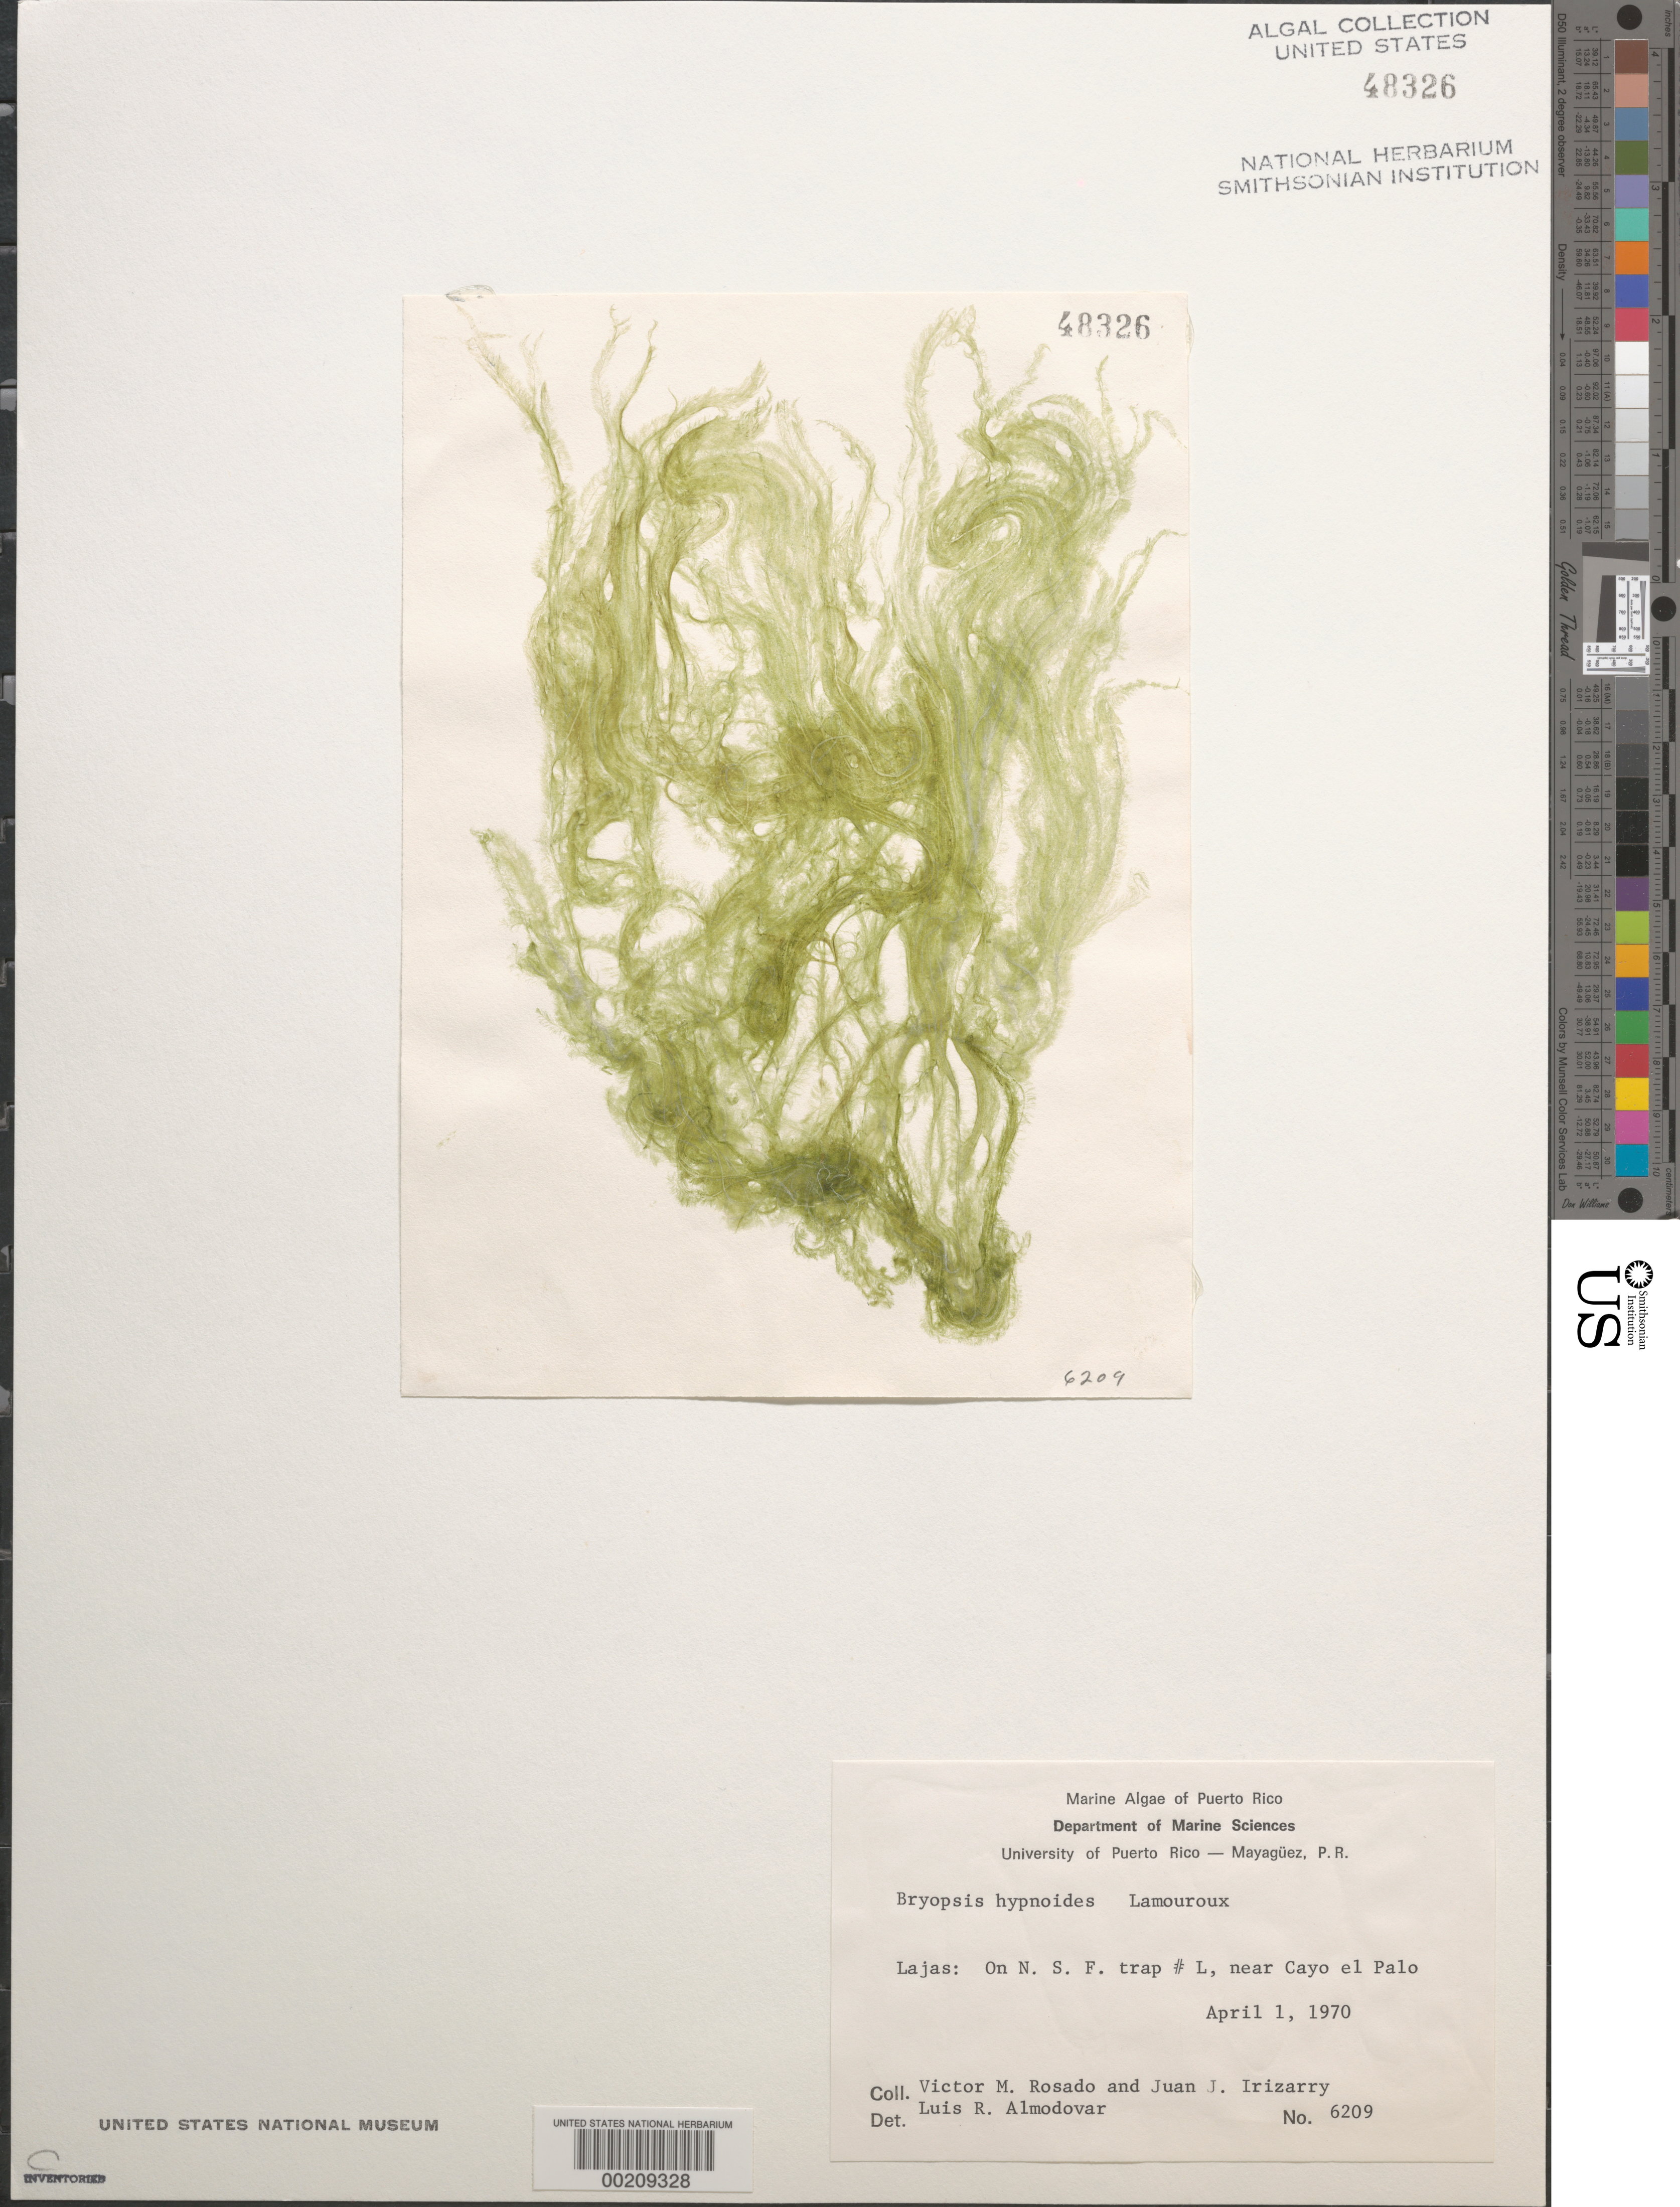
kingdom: Plantae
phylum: Chlorophyta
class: Ulvophyceae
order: Bryopsidales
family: Bryopsidaceae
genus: Bryopsis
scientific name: Bryopsis hypnoides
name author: J.V.Lamouroux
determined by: Almodovar, L. R.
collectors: V. Rosado & J. Irizarry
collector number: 6209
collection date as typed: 01 Apr 1970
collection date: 1970-04-01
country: Puerto Rico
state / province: Lajas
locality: Near Cayo El Palo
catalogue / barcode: US 48326